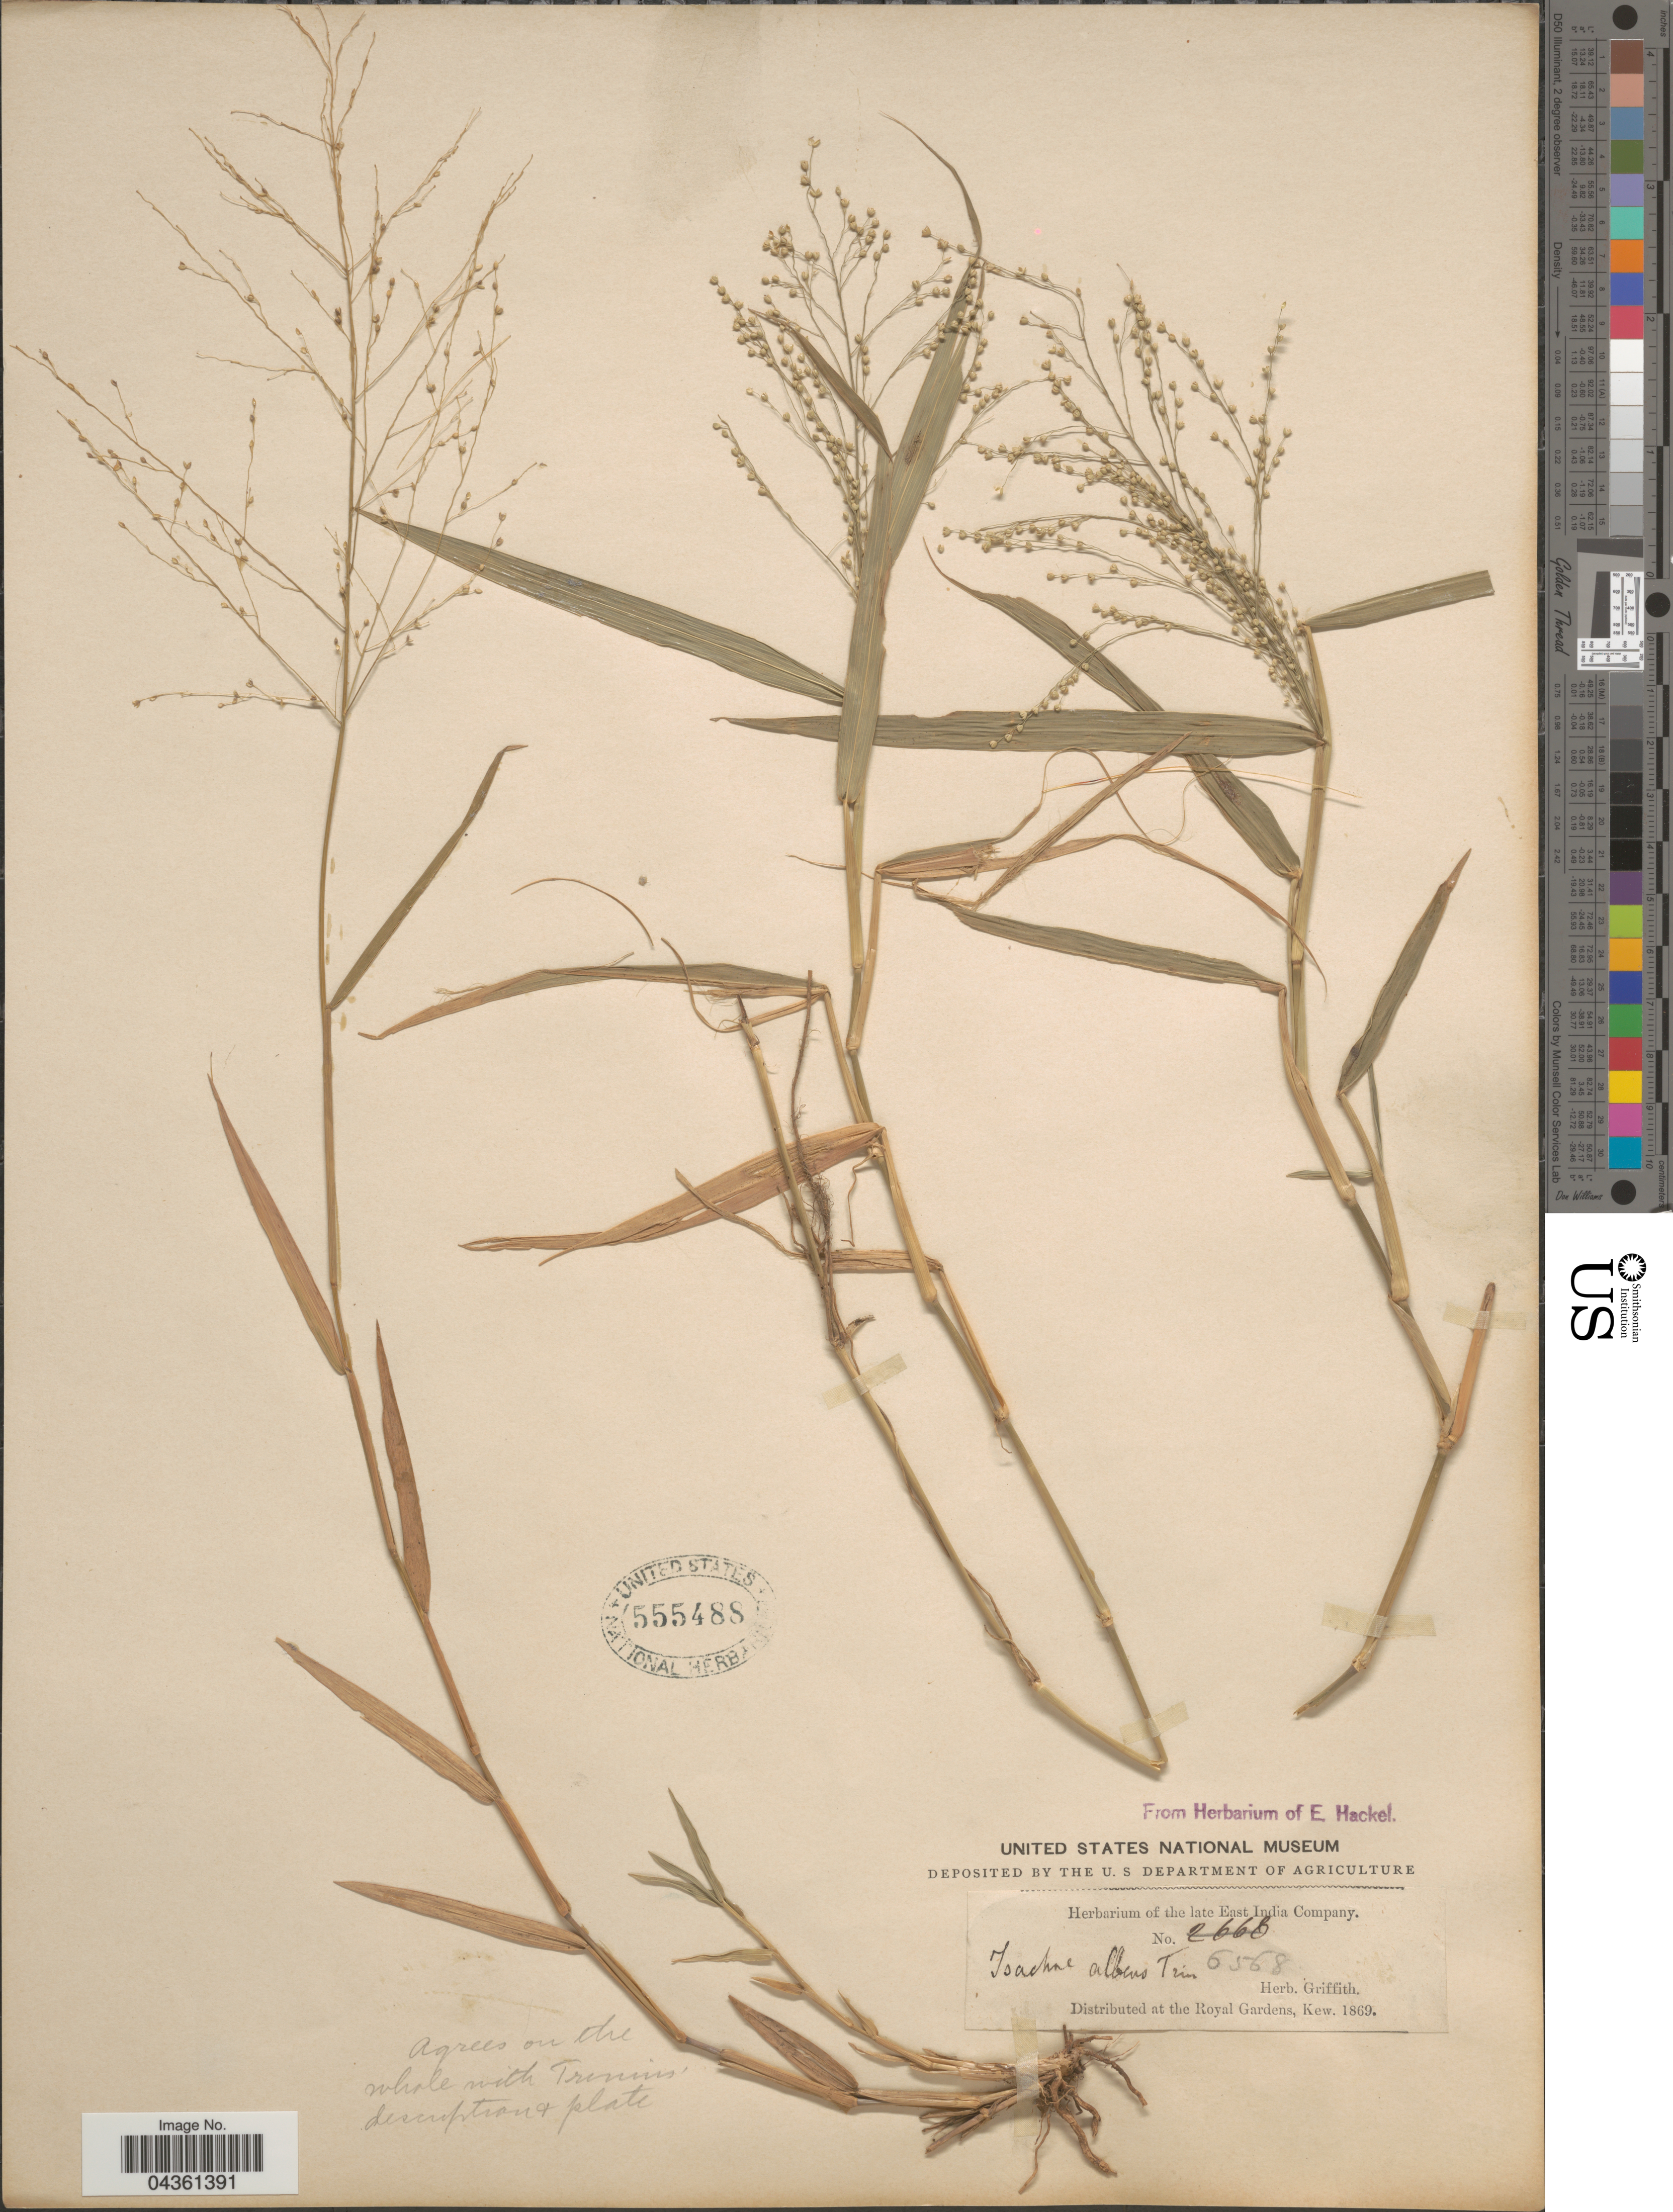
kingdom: Plantae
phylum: Tracheophyta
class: Liliopsida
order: Poales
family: Poaceae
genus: Isachne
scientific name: Isachne albens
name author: Trin.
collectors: ex herb. Griffith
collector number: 6568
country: India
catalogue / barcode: US 555488